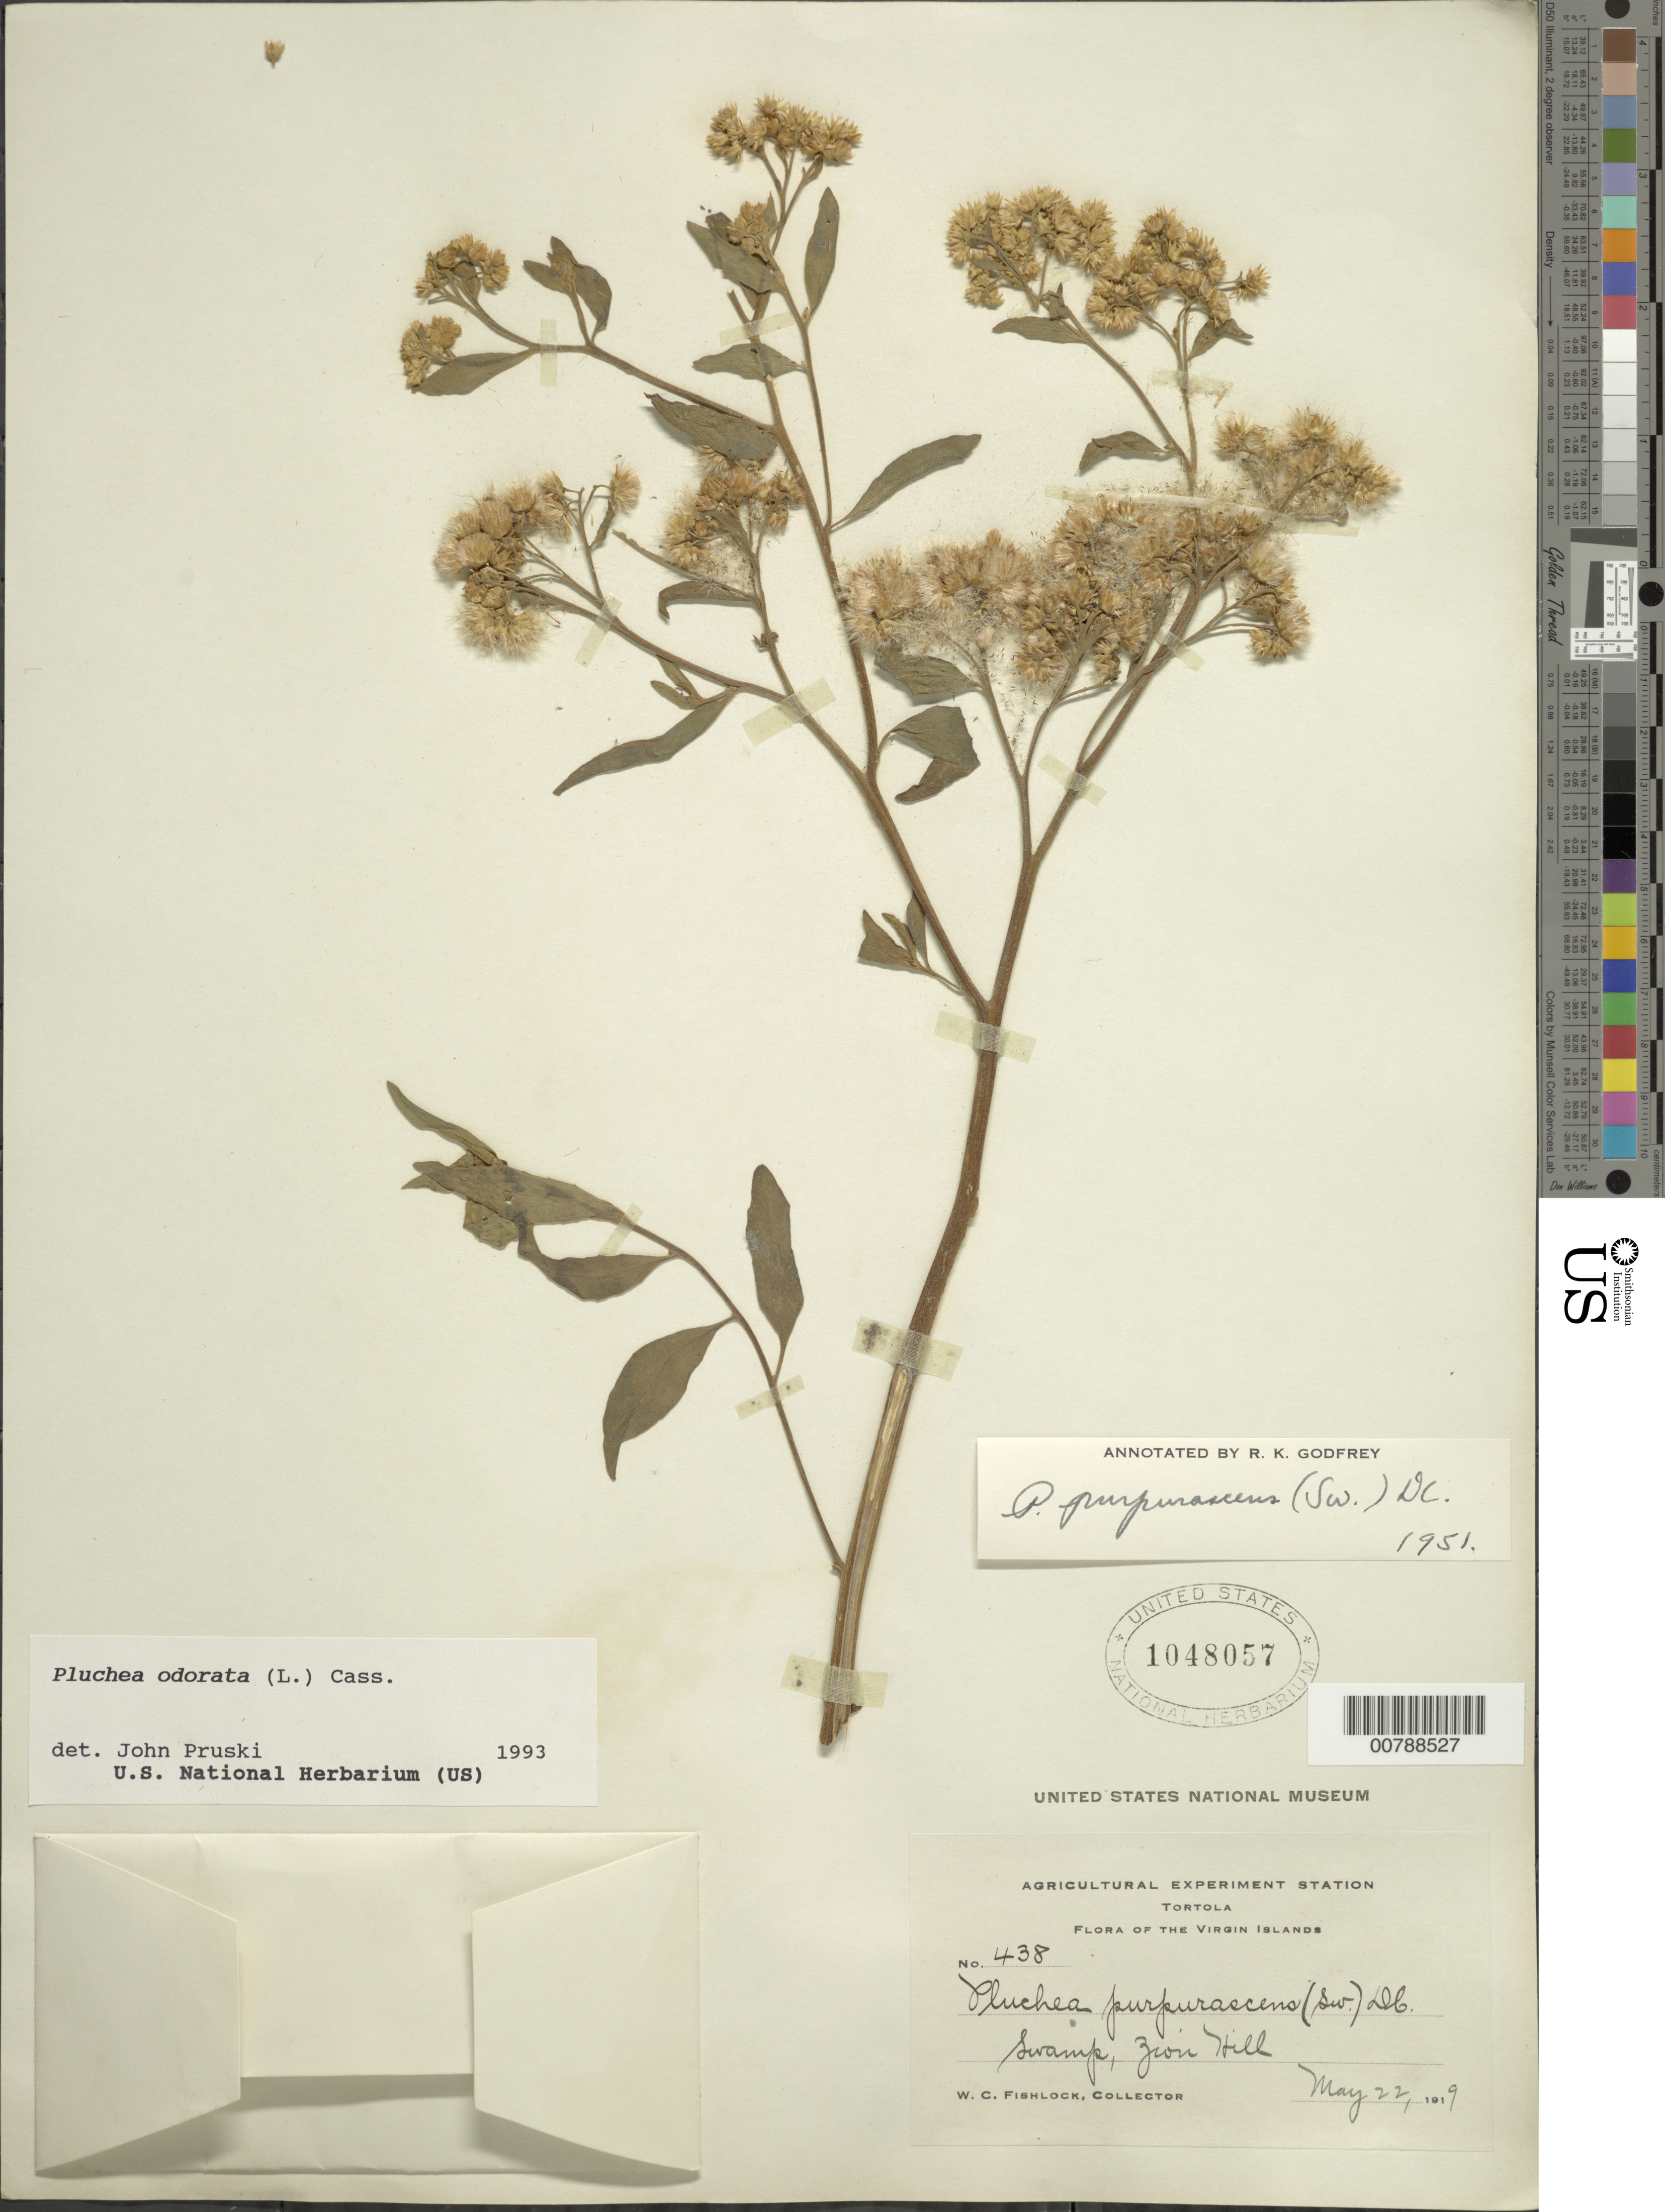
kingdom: Plantae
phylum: Tracheophyta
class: Magnoliopsida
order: Asterales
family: Asteraceae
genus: Pluchea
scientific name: Pluchea odorata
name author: (L.) Cass.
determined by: Pruski, J. F.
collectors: W. Fishlock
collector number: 438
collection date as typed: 22 May 1919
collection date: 1919-05-22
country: British Virgin Islands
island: Tortola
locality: Swamp, Zion Hill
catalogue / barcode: US 1048057